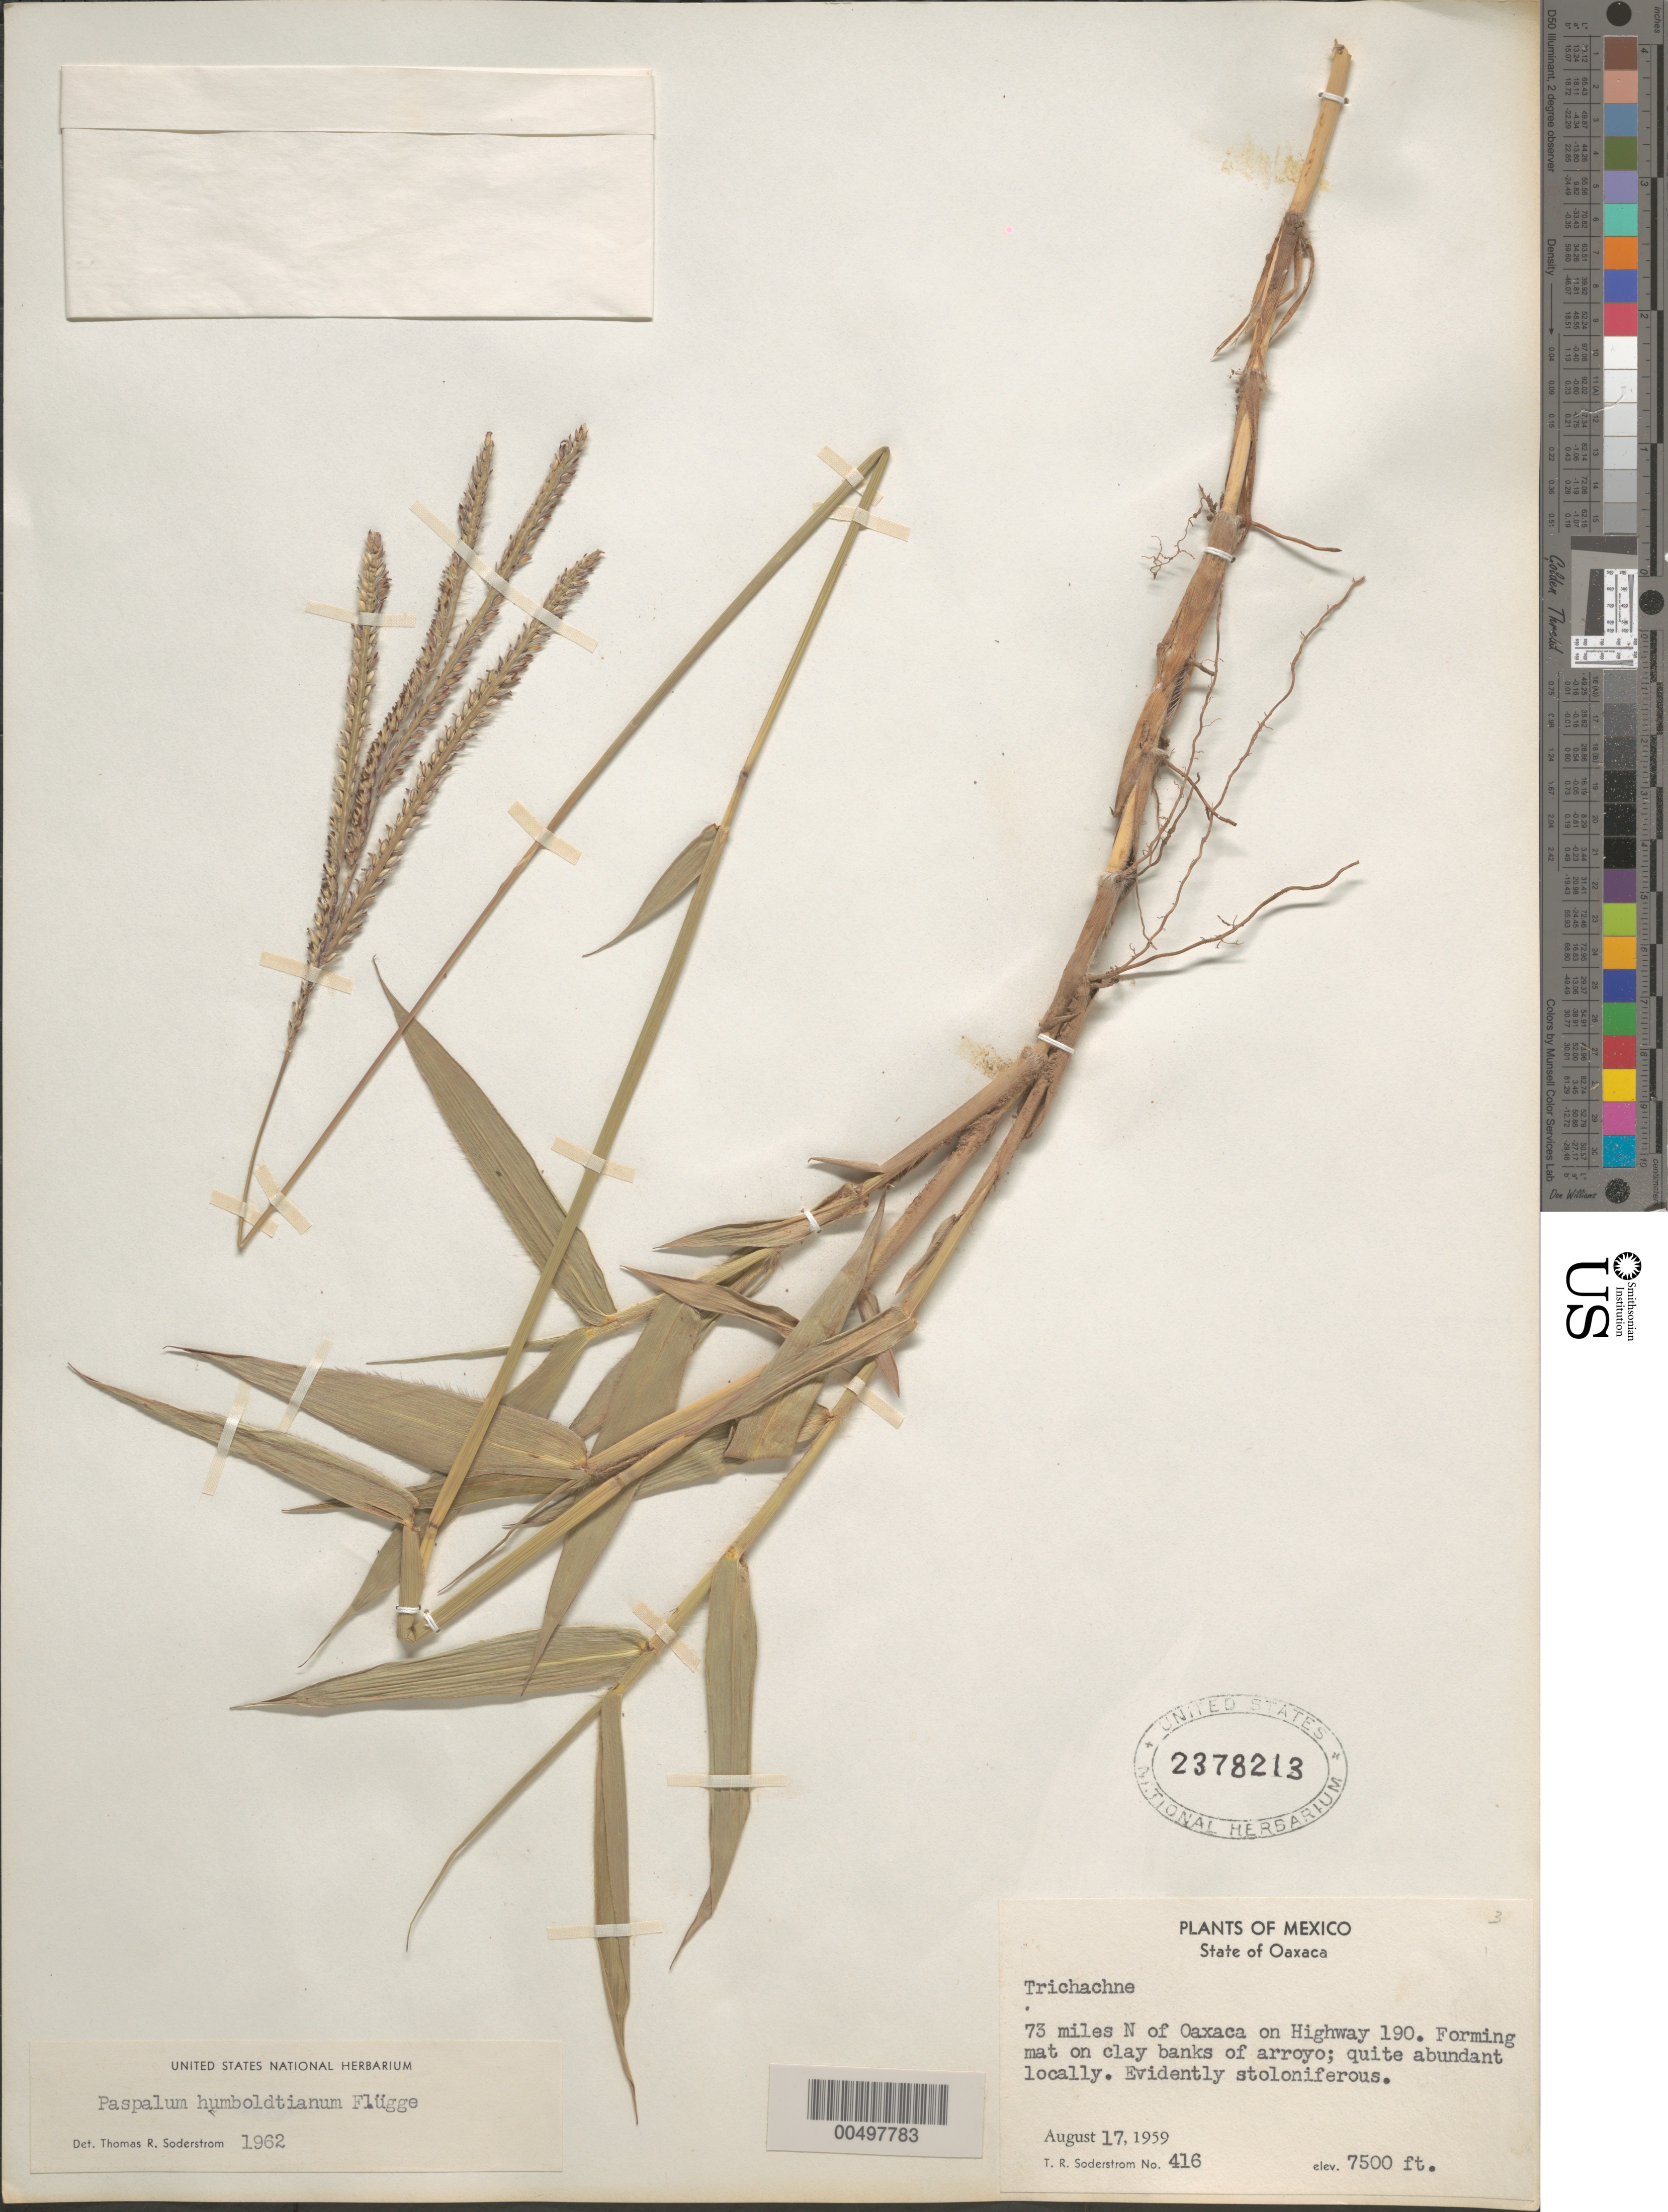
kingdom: Plantae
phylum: Tracheophyta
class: Liliopsida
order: Poales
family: Poaceae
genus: Paspalum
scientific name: Paspalum humboldtianum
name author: Flüggé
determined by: Soderstrom, T. R.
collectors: T. R. Soderstrom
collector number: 416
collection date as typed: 17 Aug 1959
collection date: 1959-08-17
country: Mexico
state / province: Oaxaca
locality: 73 mi N of Oaxaca on Hwy 190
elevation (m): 2286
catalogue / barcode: US 2378213